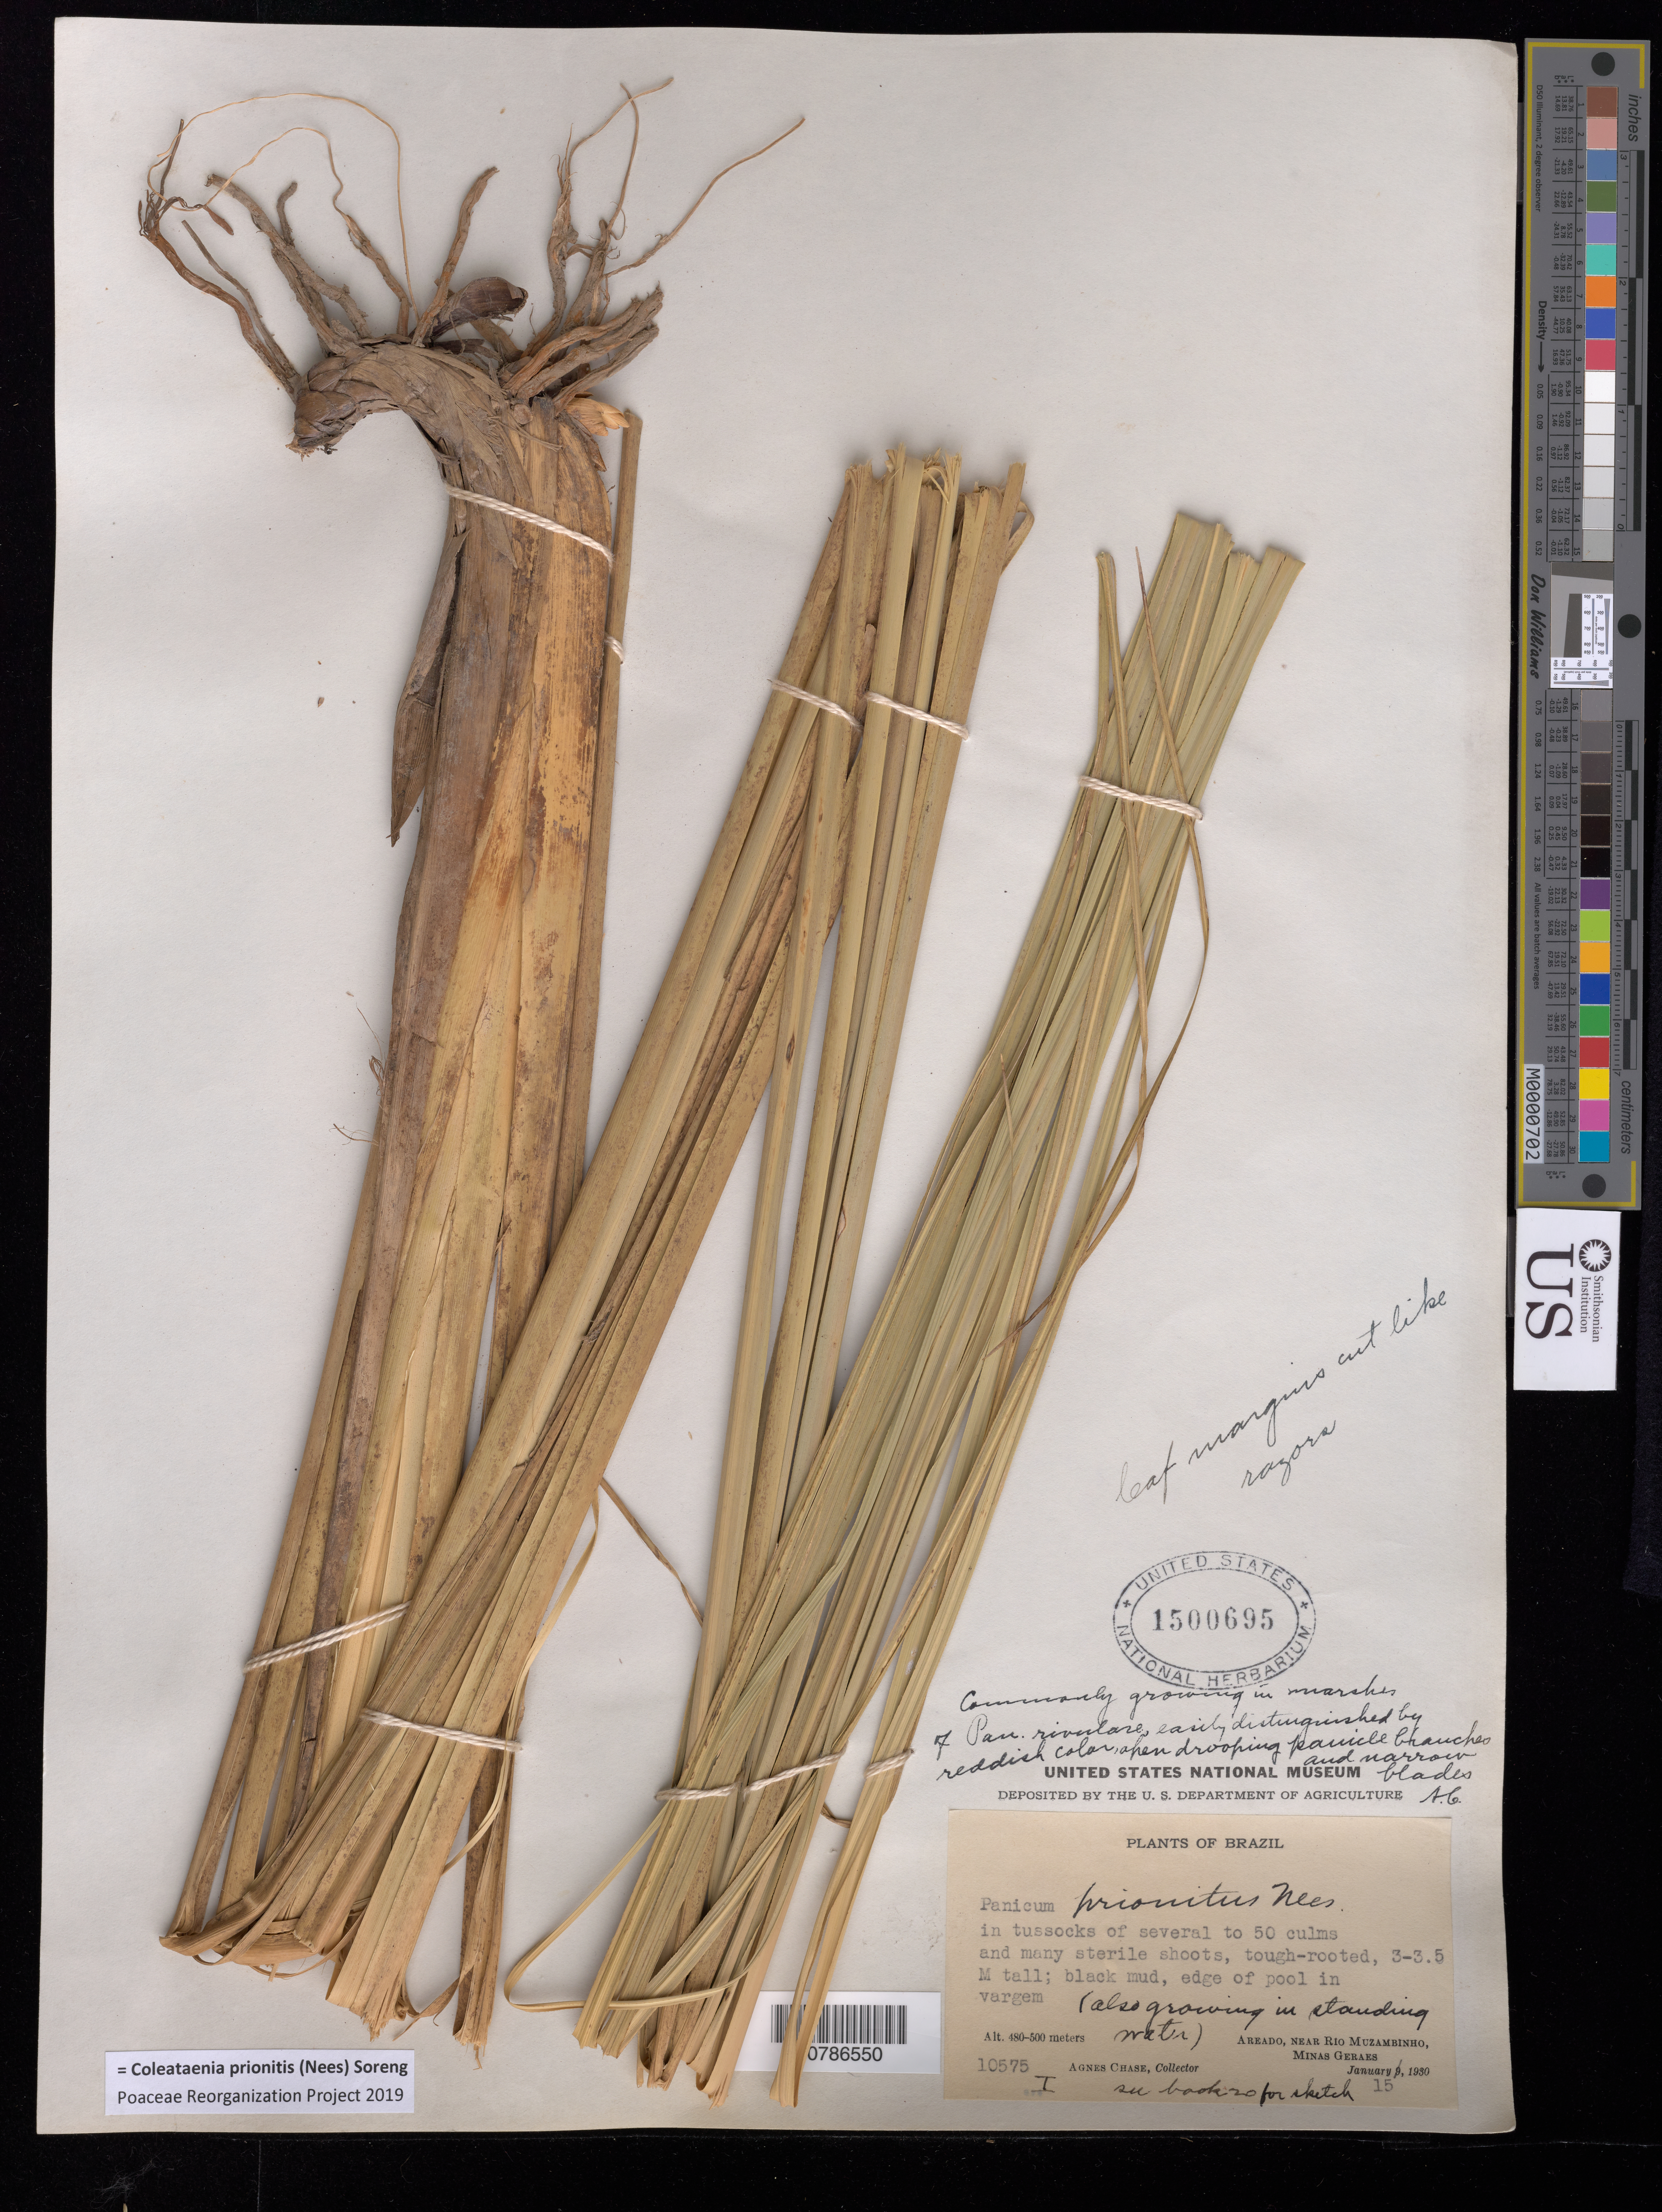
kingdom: Plantae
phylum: Tracheophyta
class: Liliopsida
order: Poales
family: Poaceae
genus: Panicum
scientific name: Panicum prionitis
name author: Nees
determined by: Chase, [M.] Agnes, (US)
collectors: A. Chase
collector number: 10575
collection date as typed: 15 Jan 1930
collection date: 1930-01-15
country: Brazil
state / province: Minas Gerais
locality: Areado, near Rio Muzambinho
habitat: black mud, edge of pool in vargem, and in standing water, commonly growing in marshes of P. rivulare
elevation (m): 480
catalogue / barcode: US 1500695